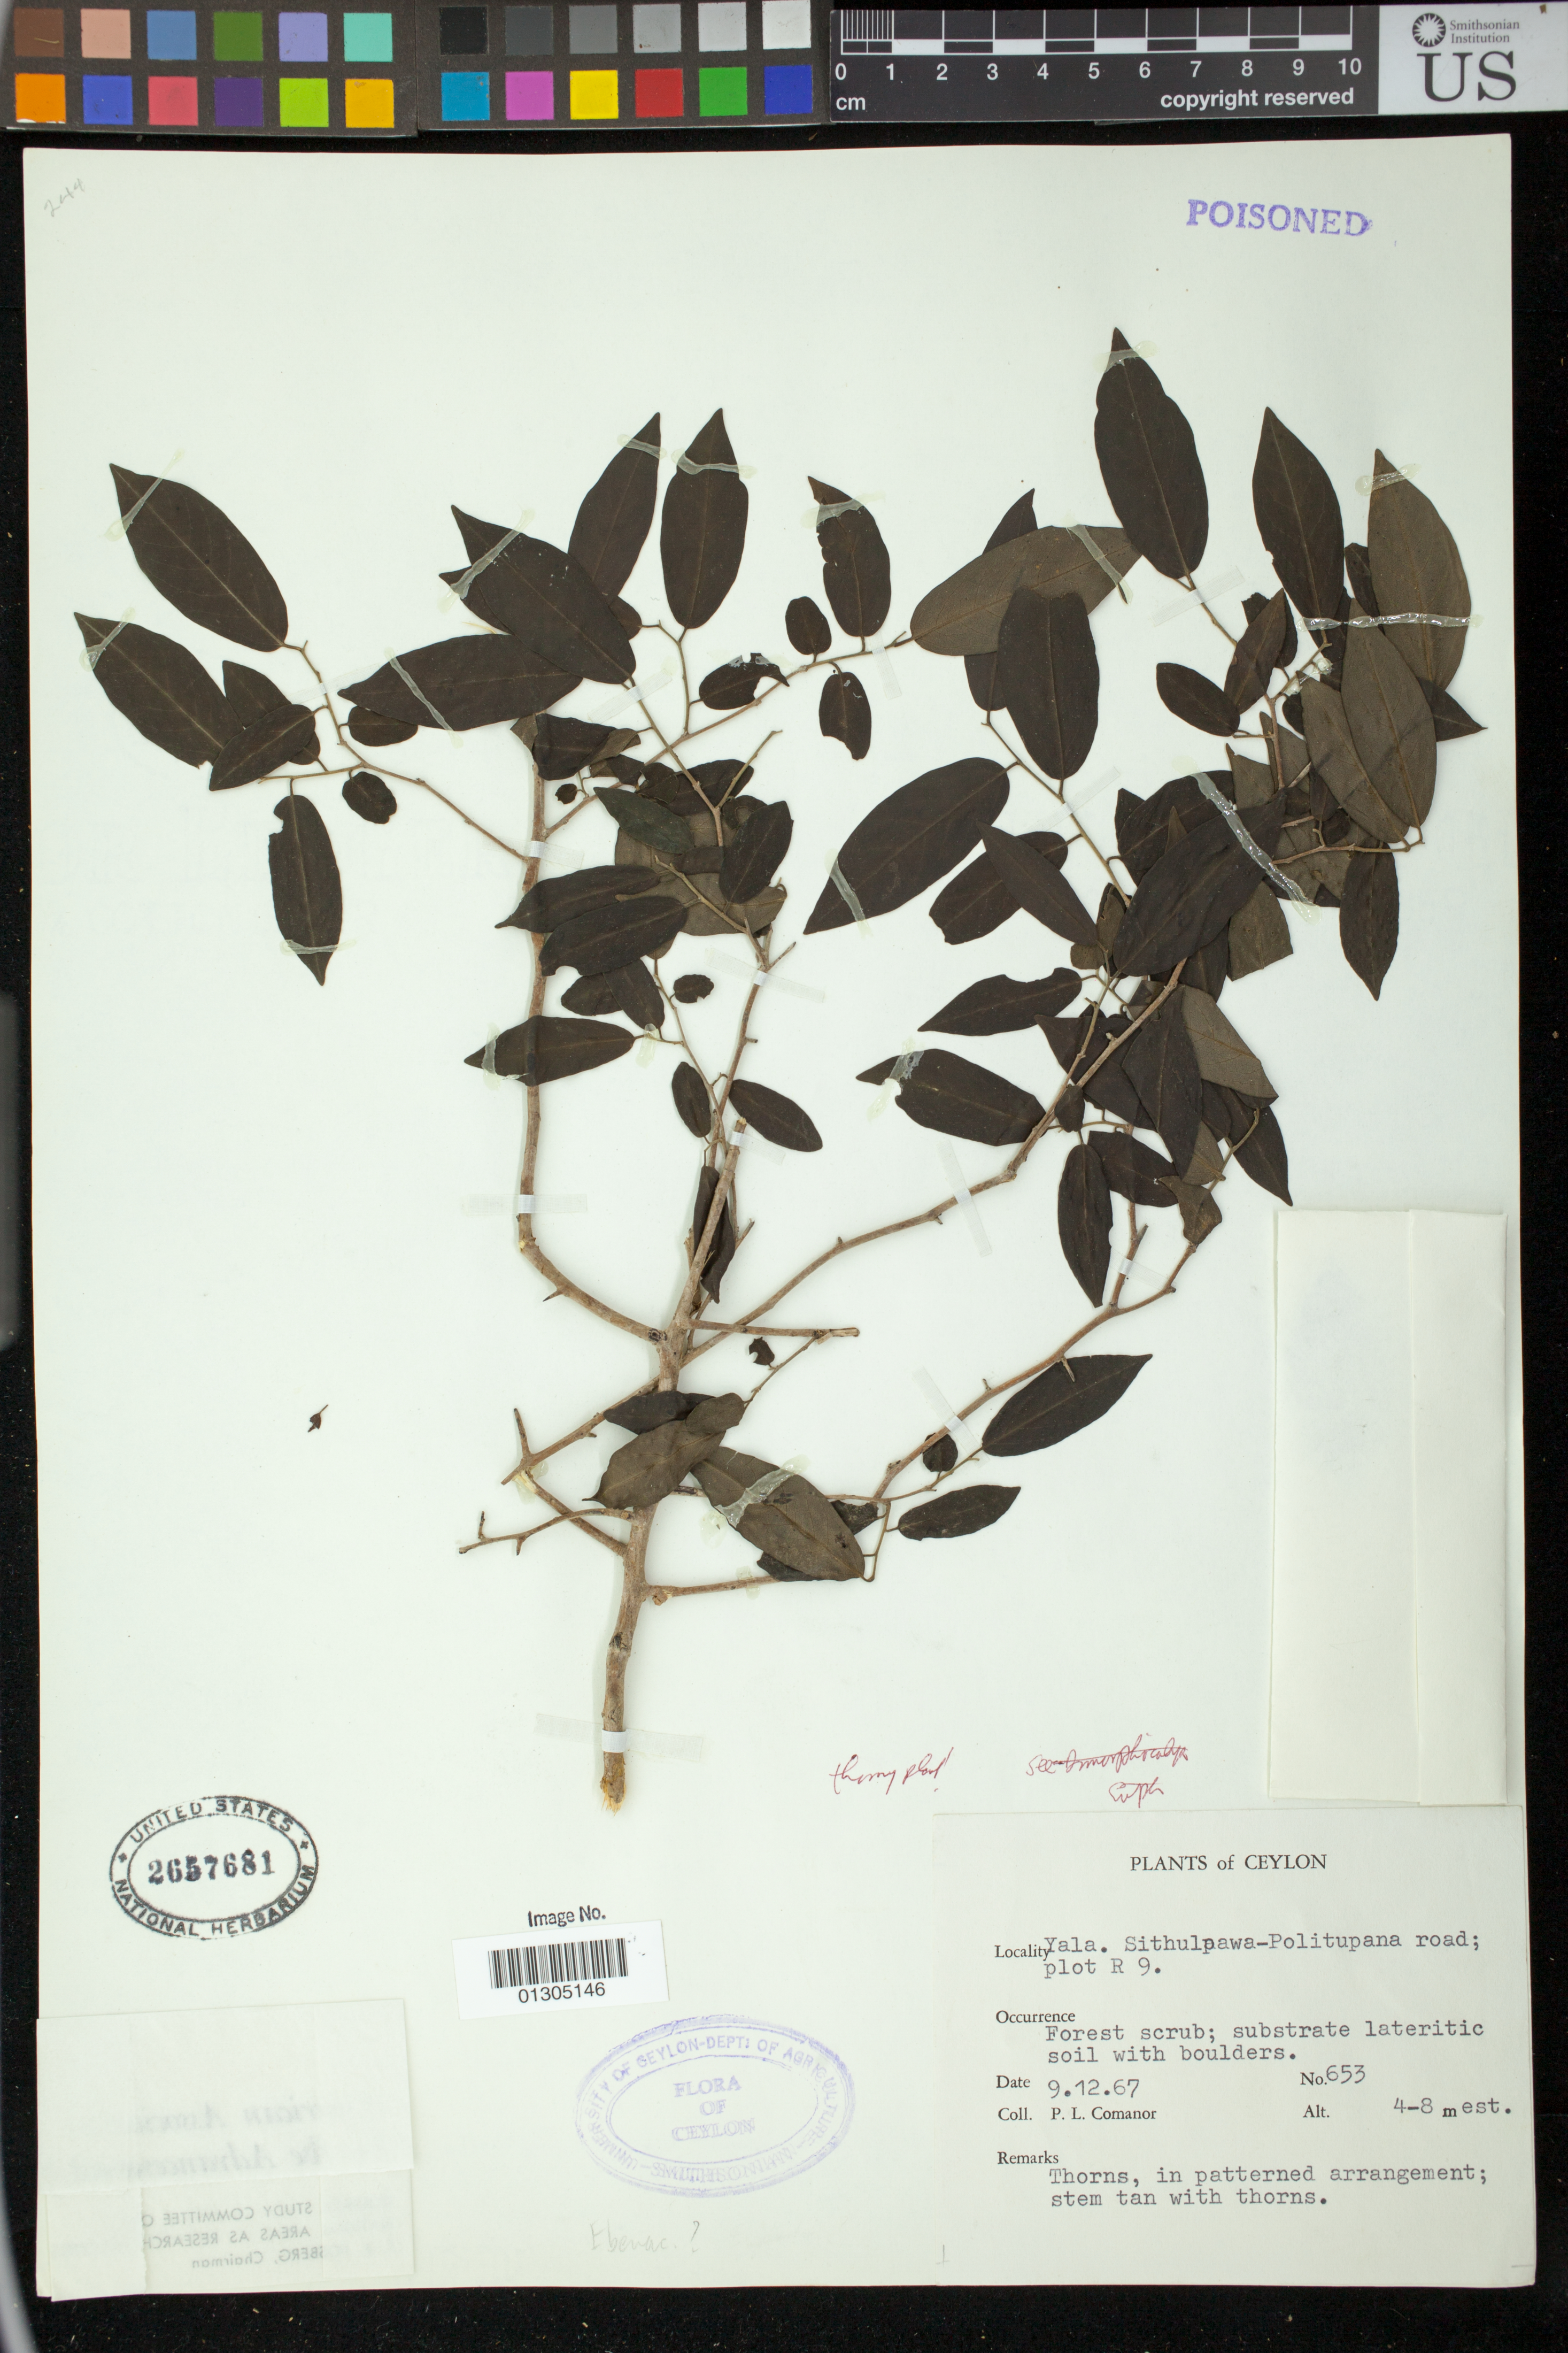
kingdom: Plantae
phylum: Tracheophyta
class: Magnoliopsida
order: Malpighiales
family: Euphorbiaceae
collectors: P. Comanor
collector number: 653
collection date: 1967-12-09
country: Sri Lanka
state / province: Southern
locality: Yala. Sithulpawa-Politupana road; plot R9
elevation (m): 4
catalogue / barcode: US 2657681